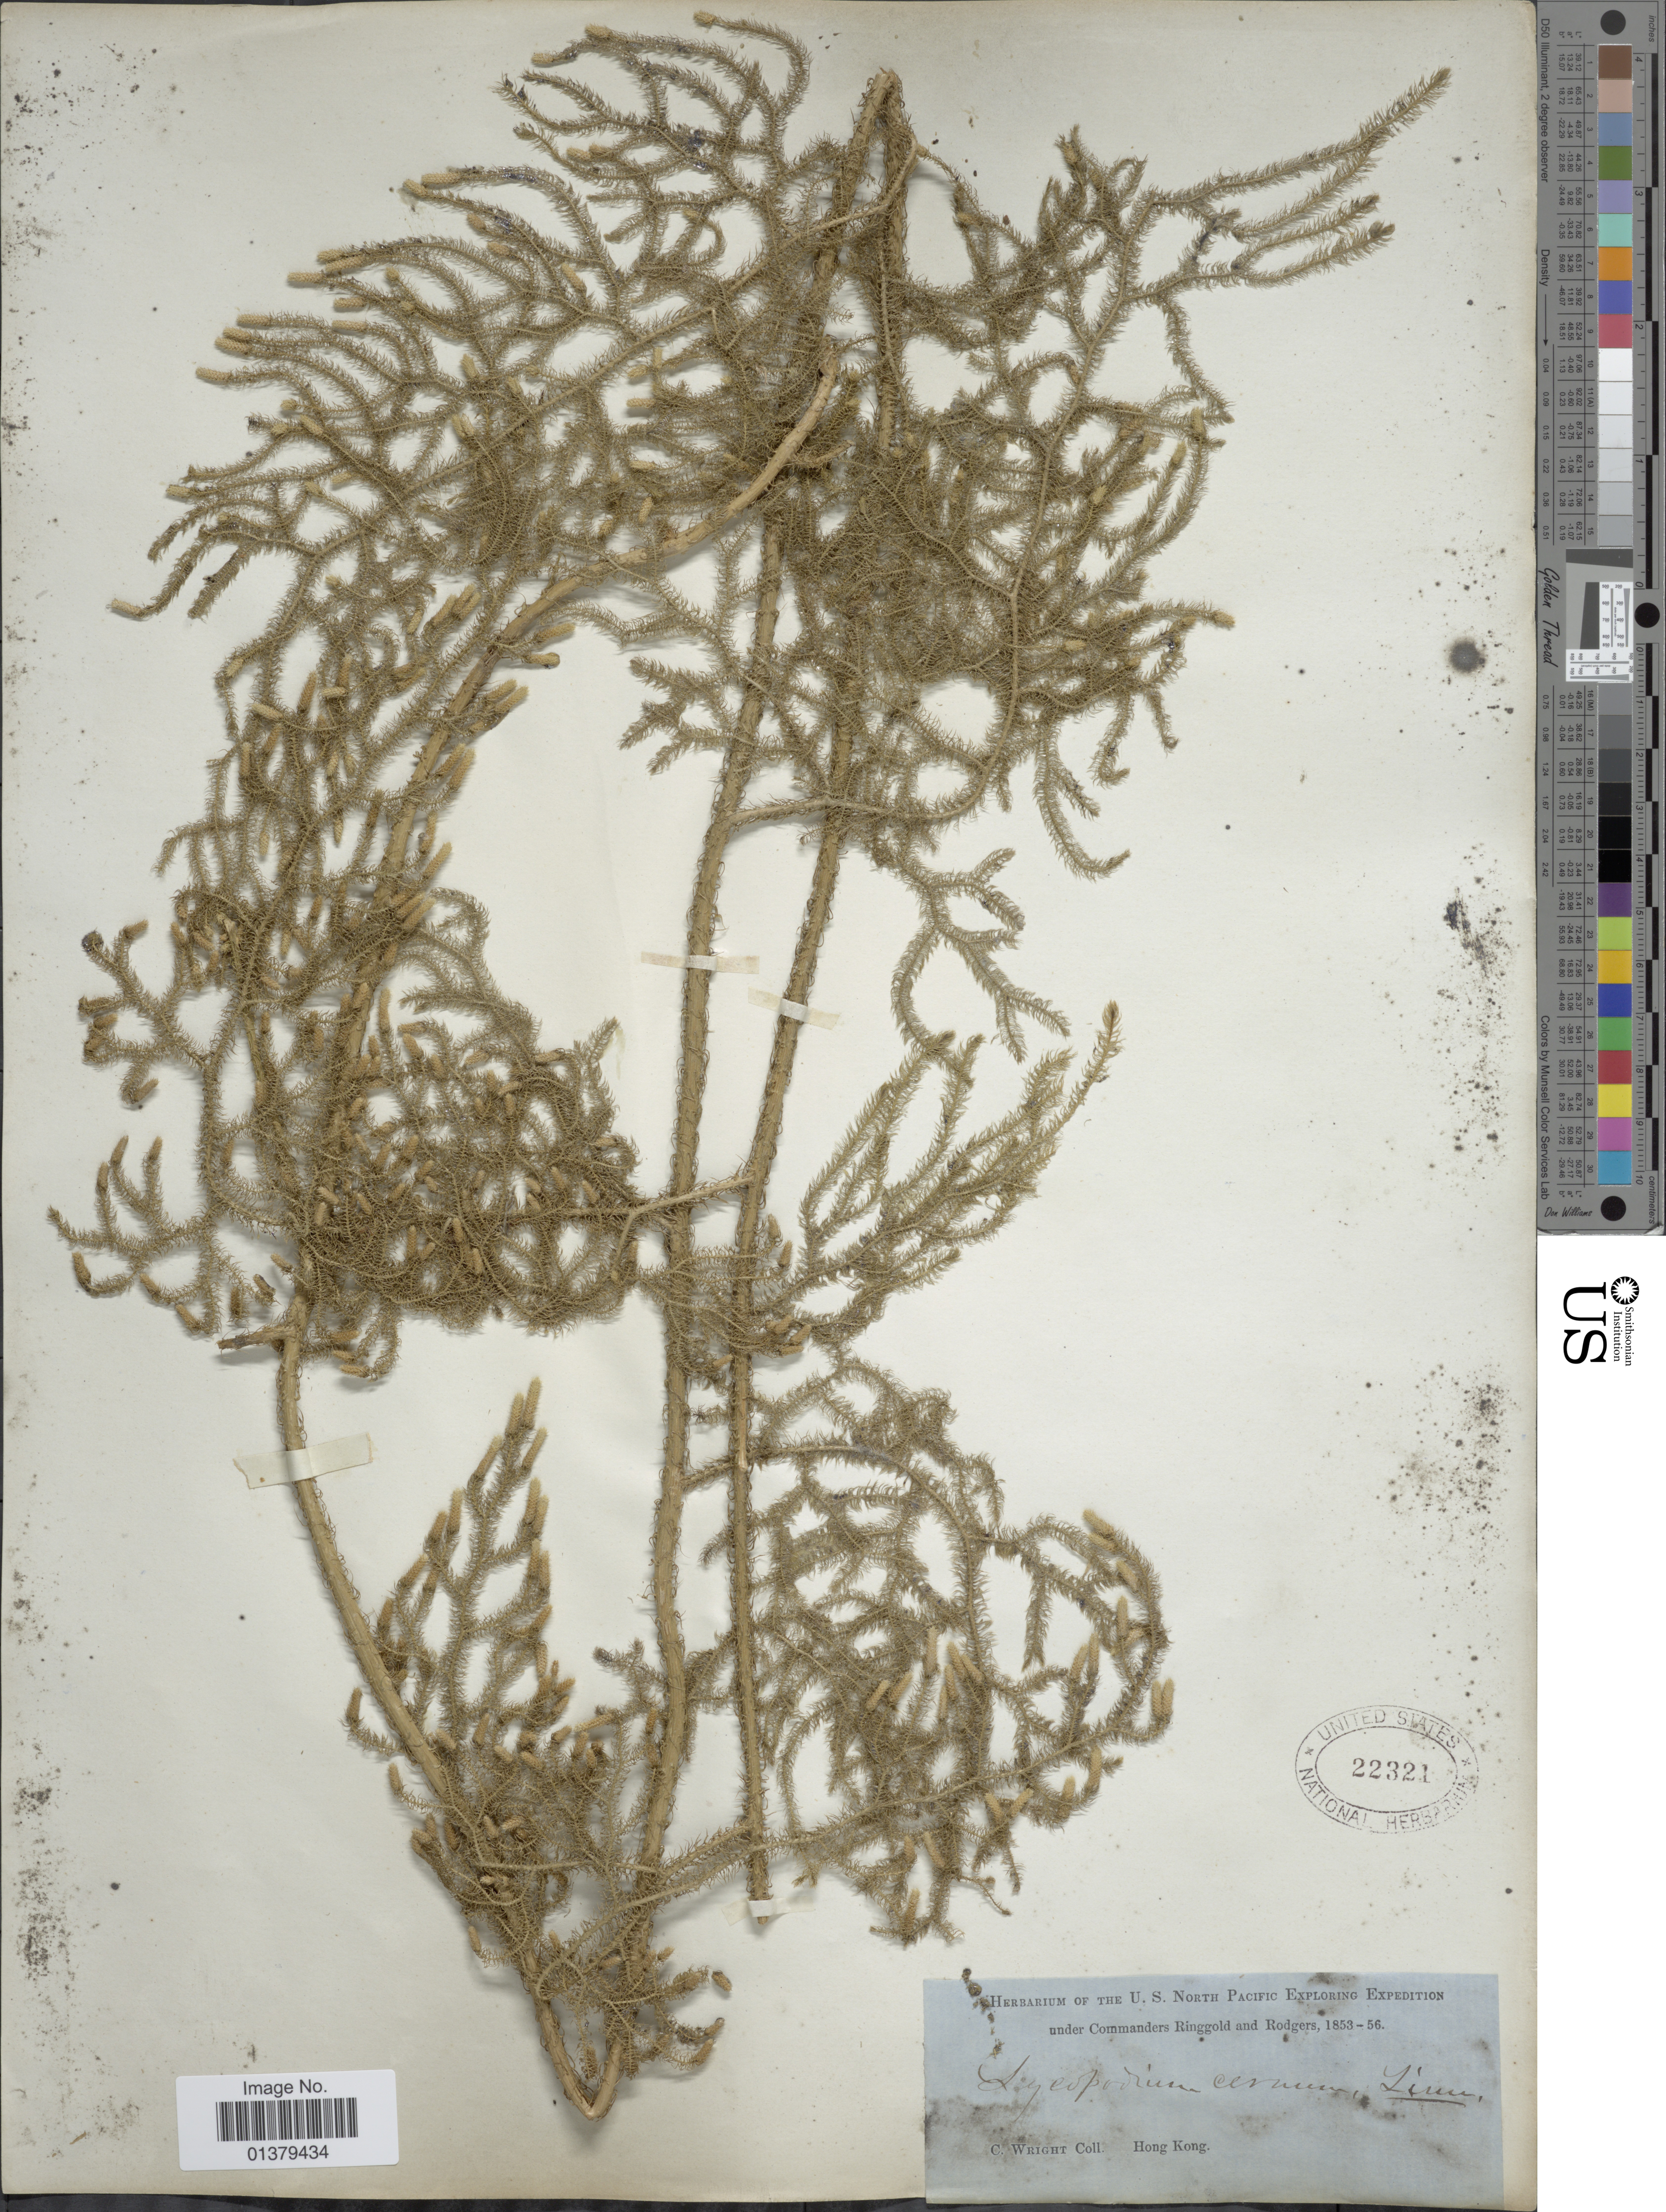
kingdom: Plantae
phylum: Tracheophyta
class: Lycopodiopsida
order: Lycopodiales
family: Lycopodiaceae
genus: Palhinhaea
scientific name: Palhinhaea cernua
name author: (L.) Vasc. & Franco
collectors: C. Wright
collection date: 1853/1856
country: China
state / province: Hong Kong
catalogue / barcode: US 22321